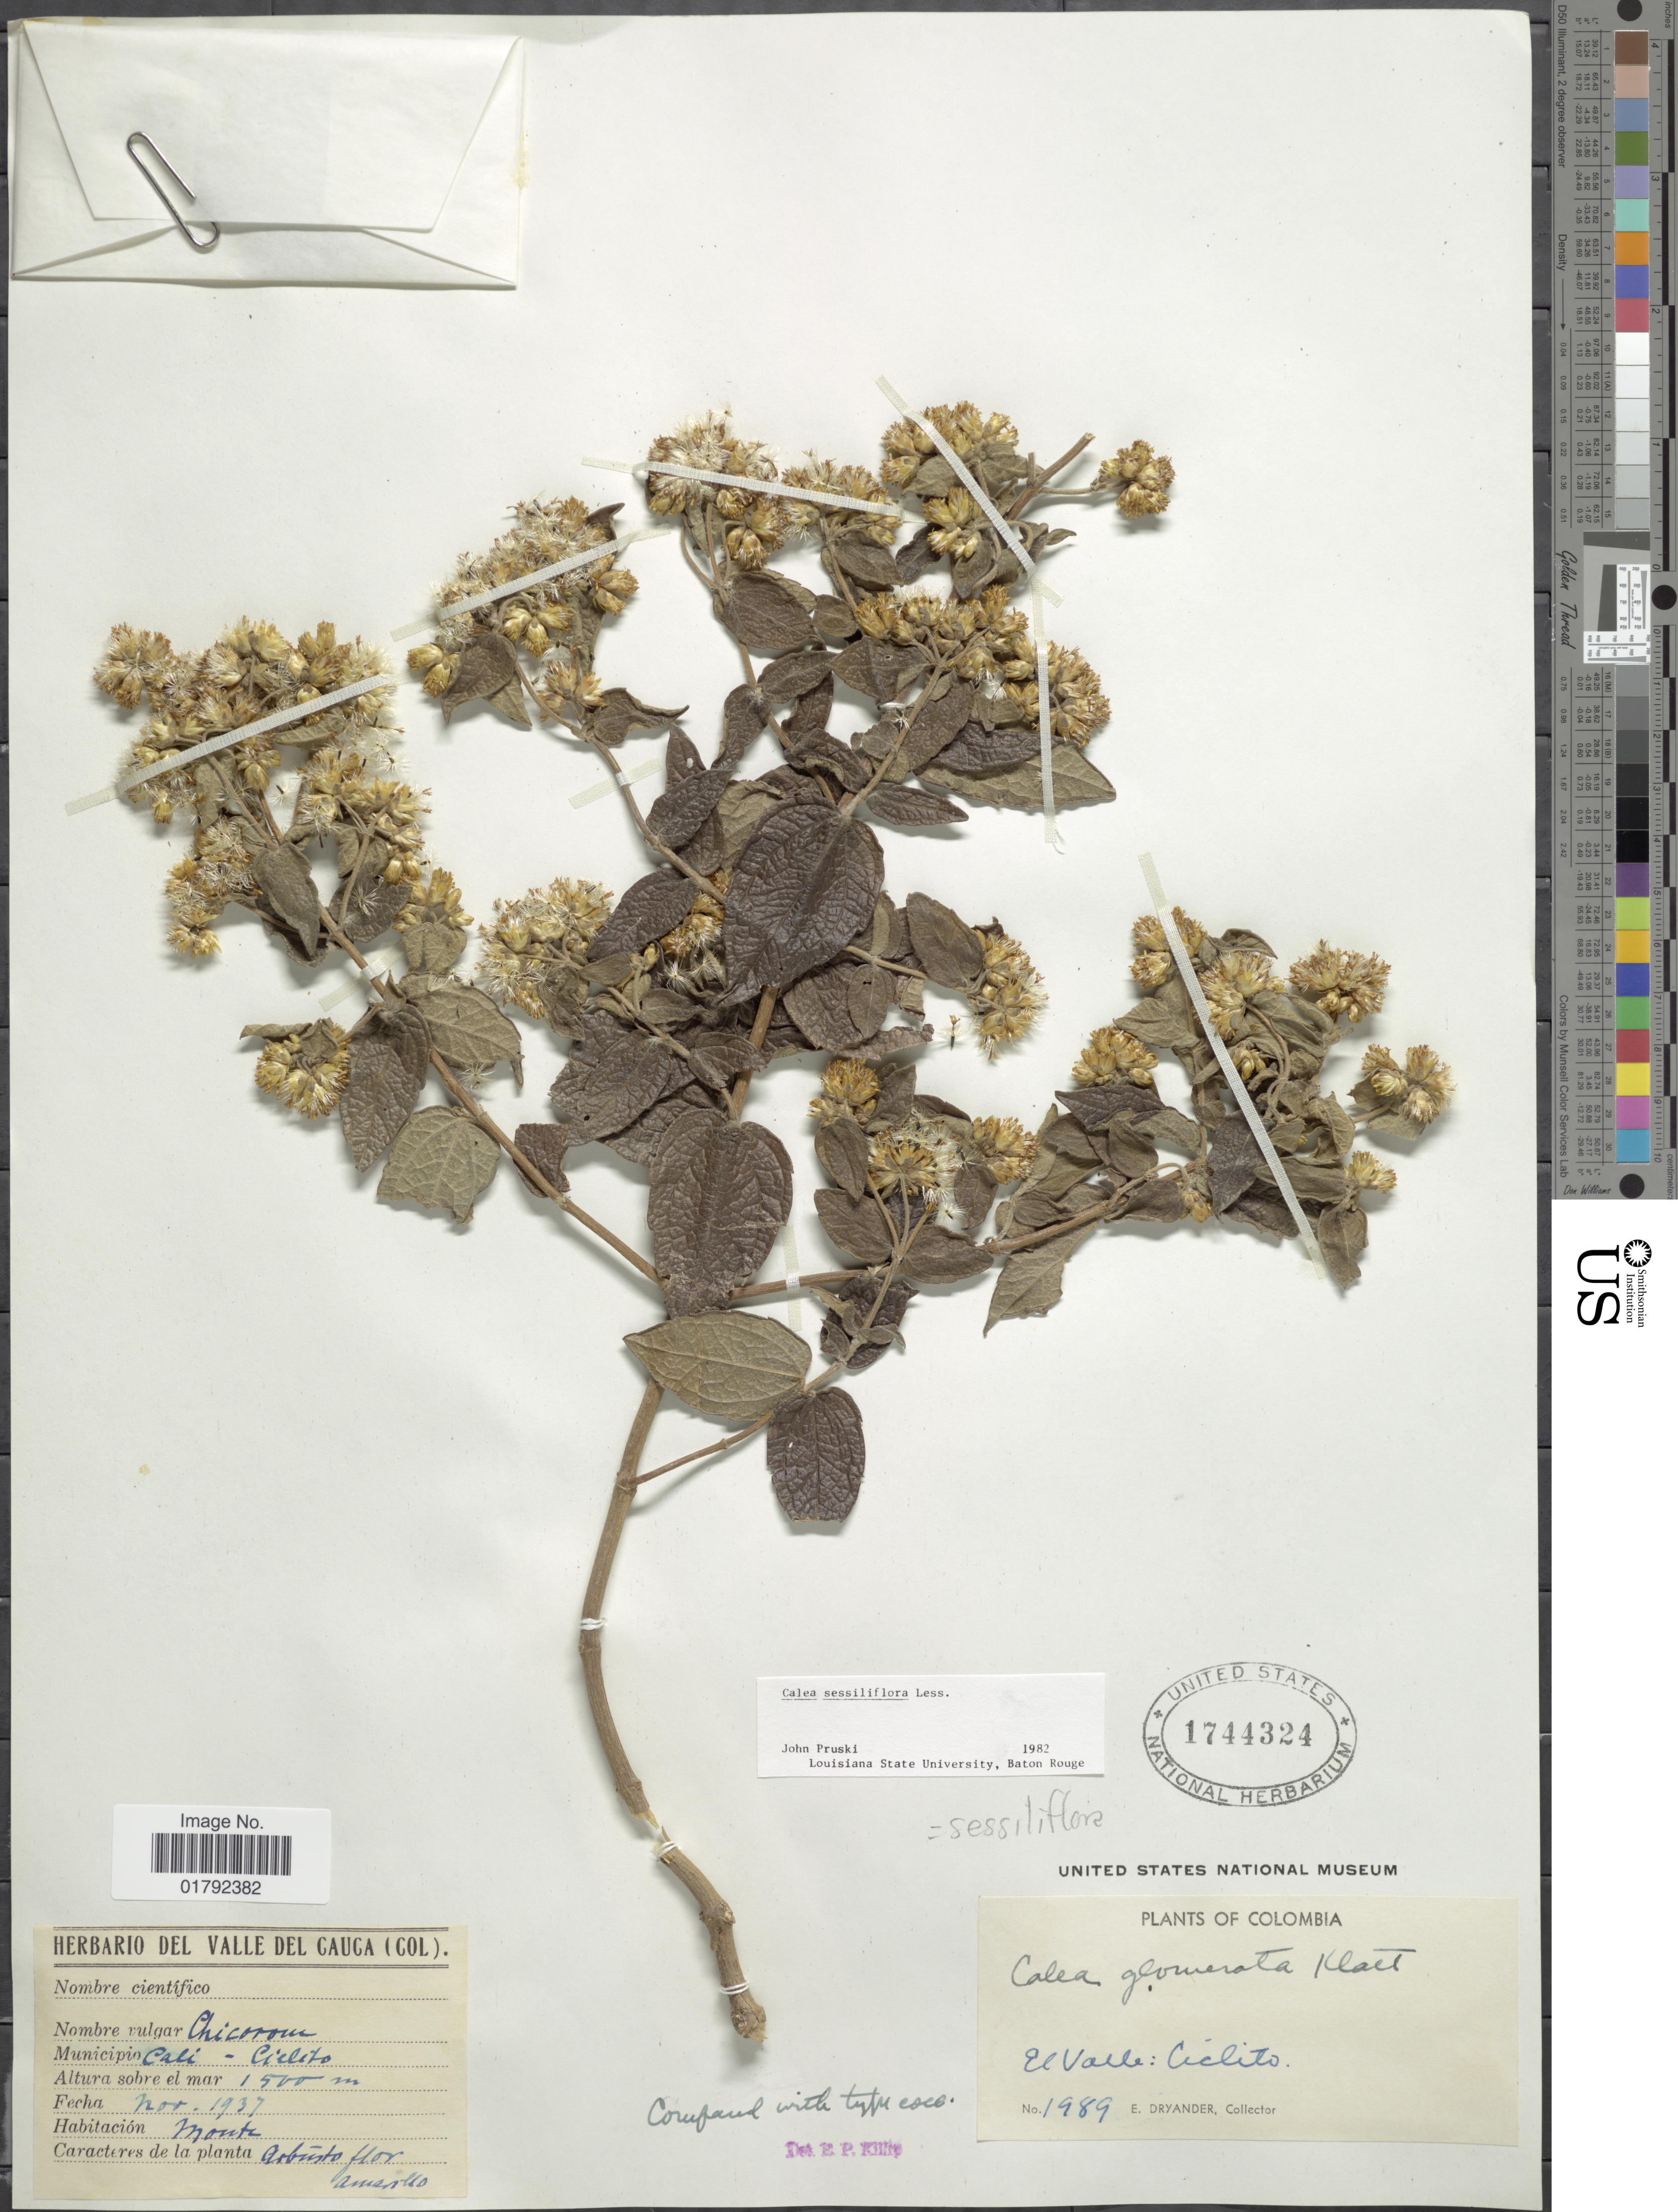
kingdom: Plantae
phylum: Tracheophyta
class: Magnoliopsida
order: Asterales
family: Asteraceae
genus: Calea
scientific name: Calea sessiliflora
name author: Less.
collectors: E. Dryander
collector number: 1989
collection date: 1937-11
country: Colombia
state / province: Valle del Cauca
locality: El Valle: Ciclito, Municipio Cali.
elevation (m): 1500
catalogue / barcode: US 1744324